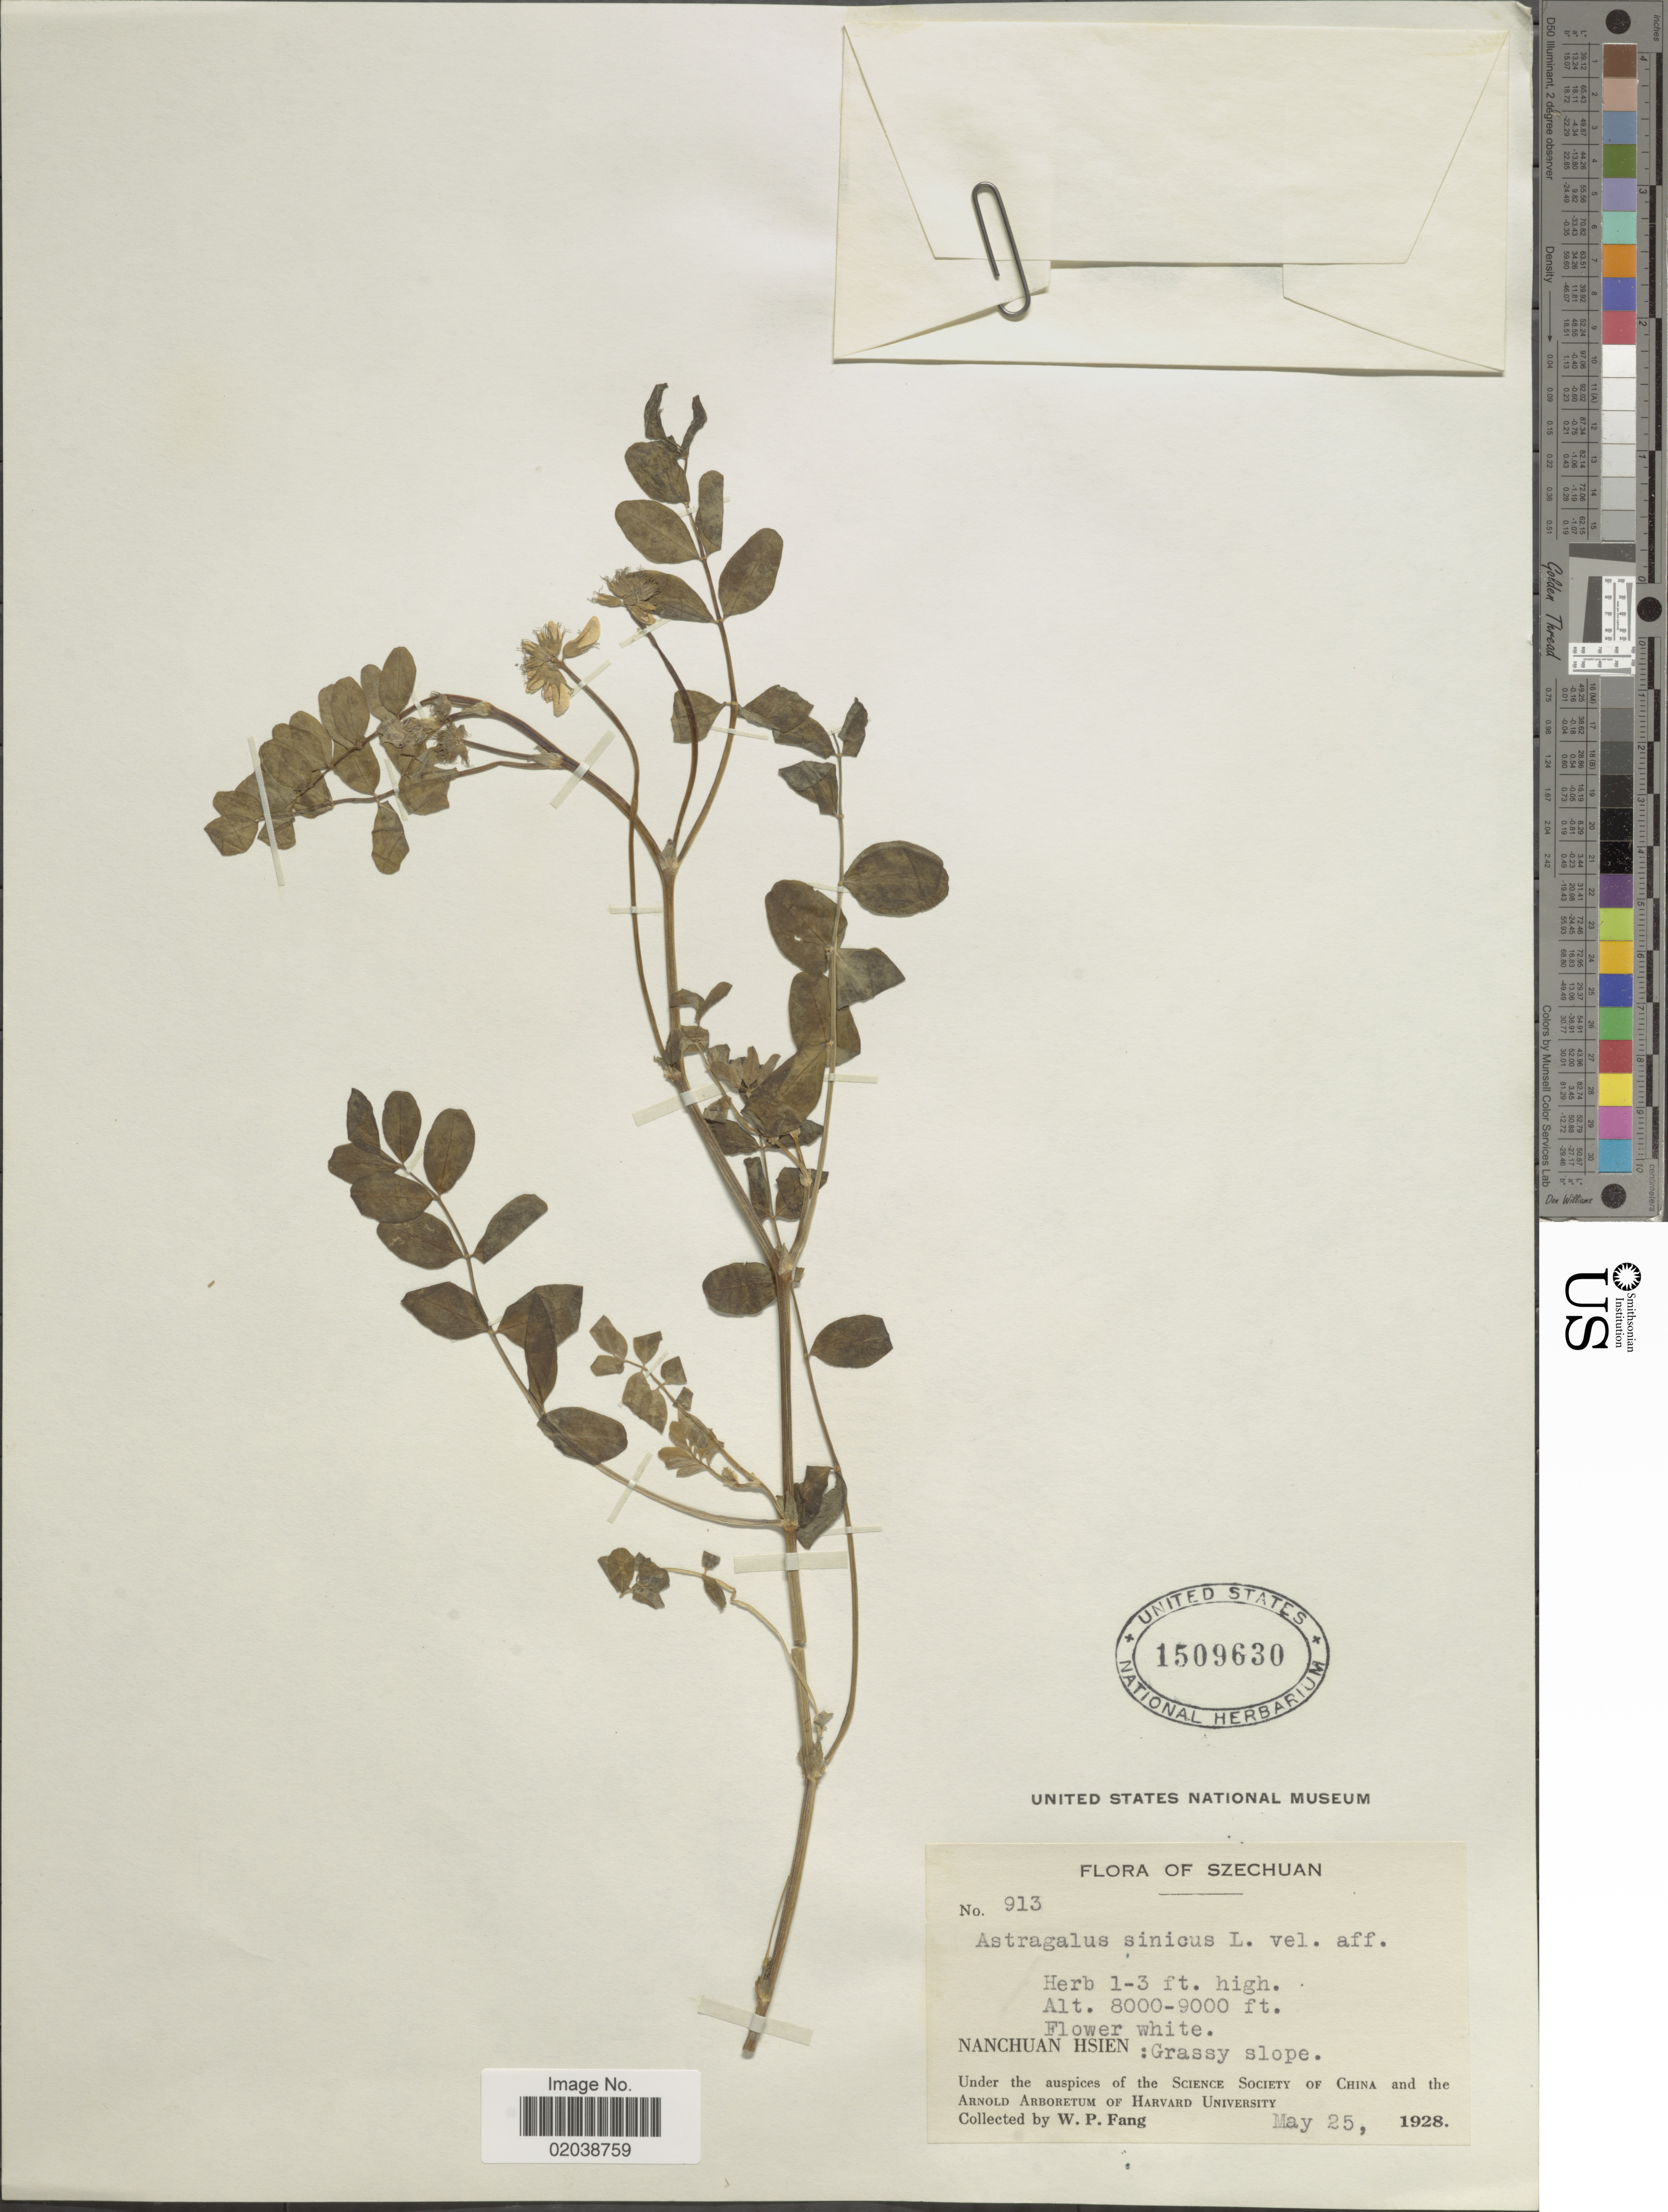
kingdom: Plantae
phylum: Tracheophyta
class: Magnoliopsida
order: Fabales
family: Fabaceae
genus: Astragalus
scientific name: Astragalus sinicus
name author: L.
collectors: W. P. Fang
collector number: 913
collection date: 1928-05-25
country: China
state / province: Sichuan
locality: Nanchuan Hsien: Grassy slope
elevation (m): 2438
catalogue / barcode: US 1509630